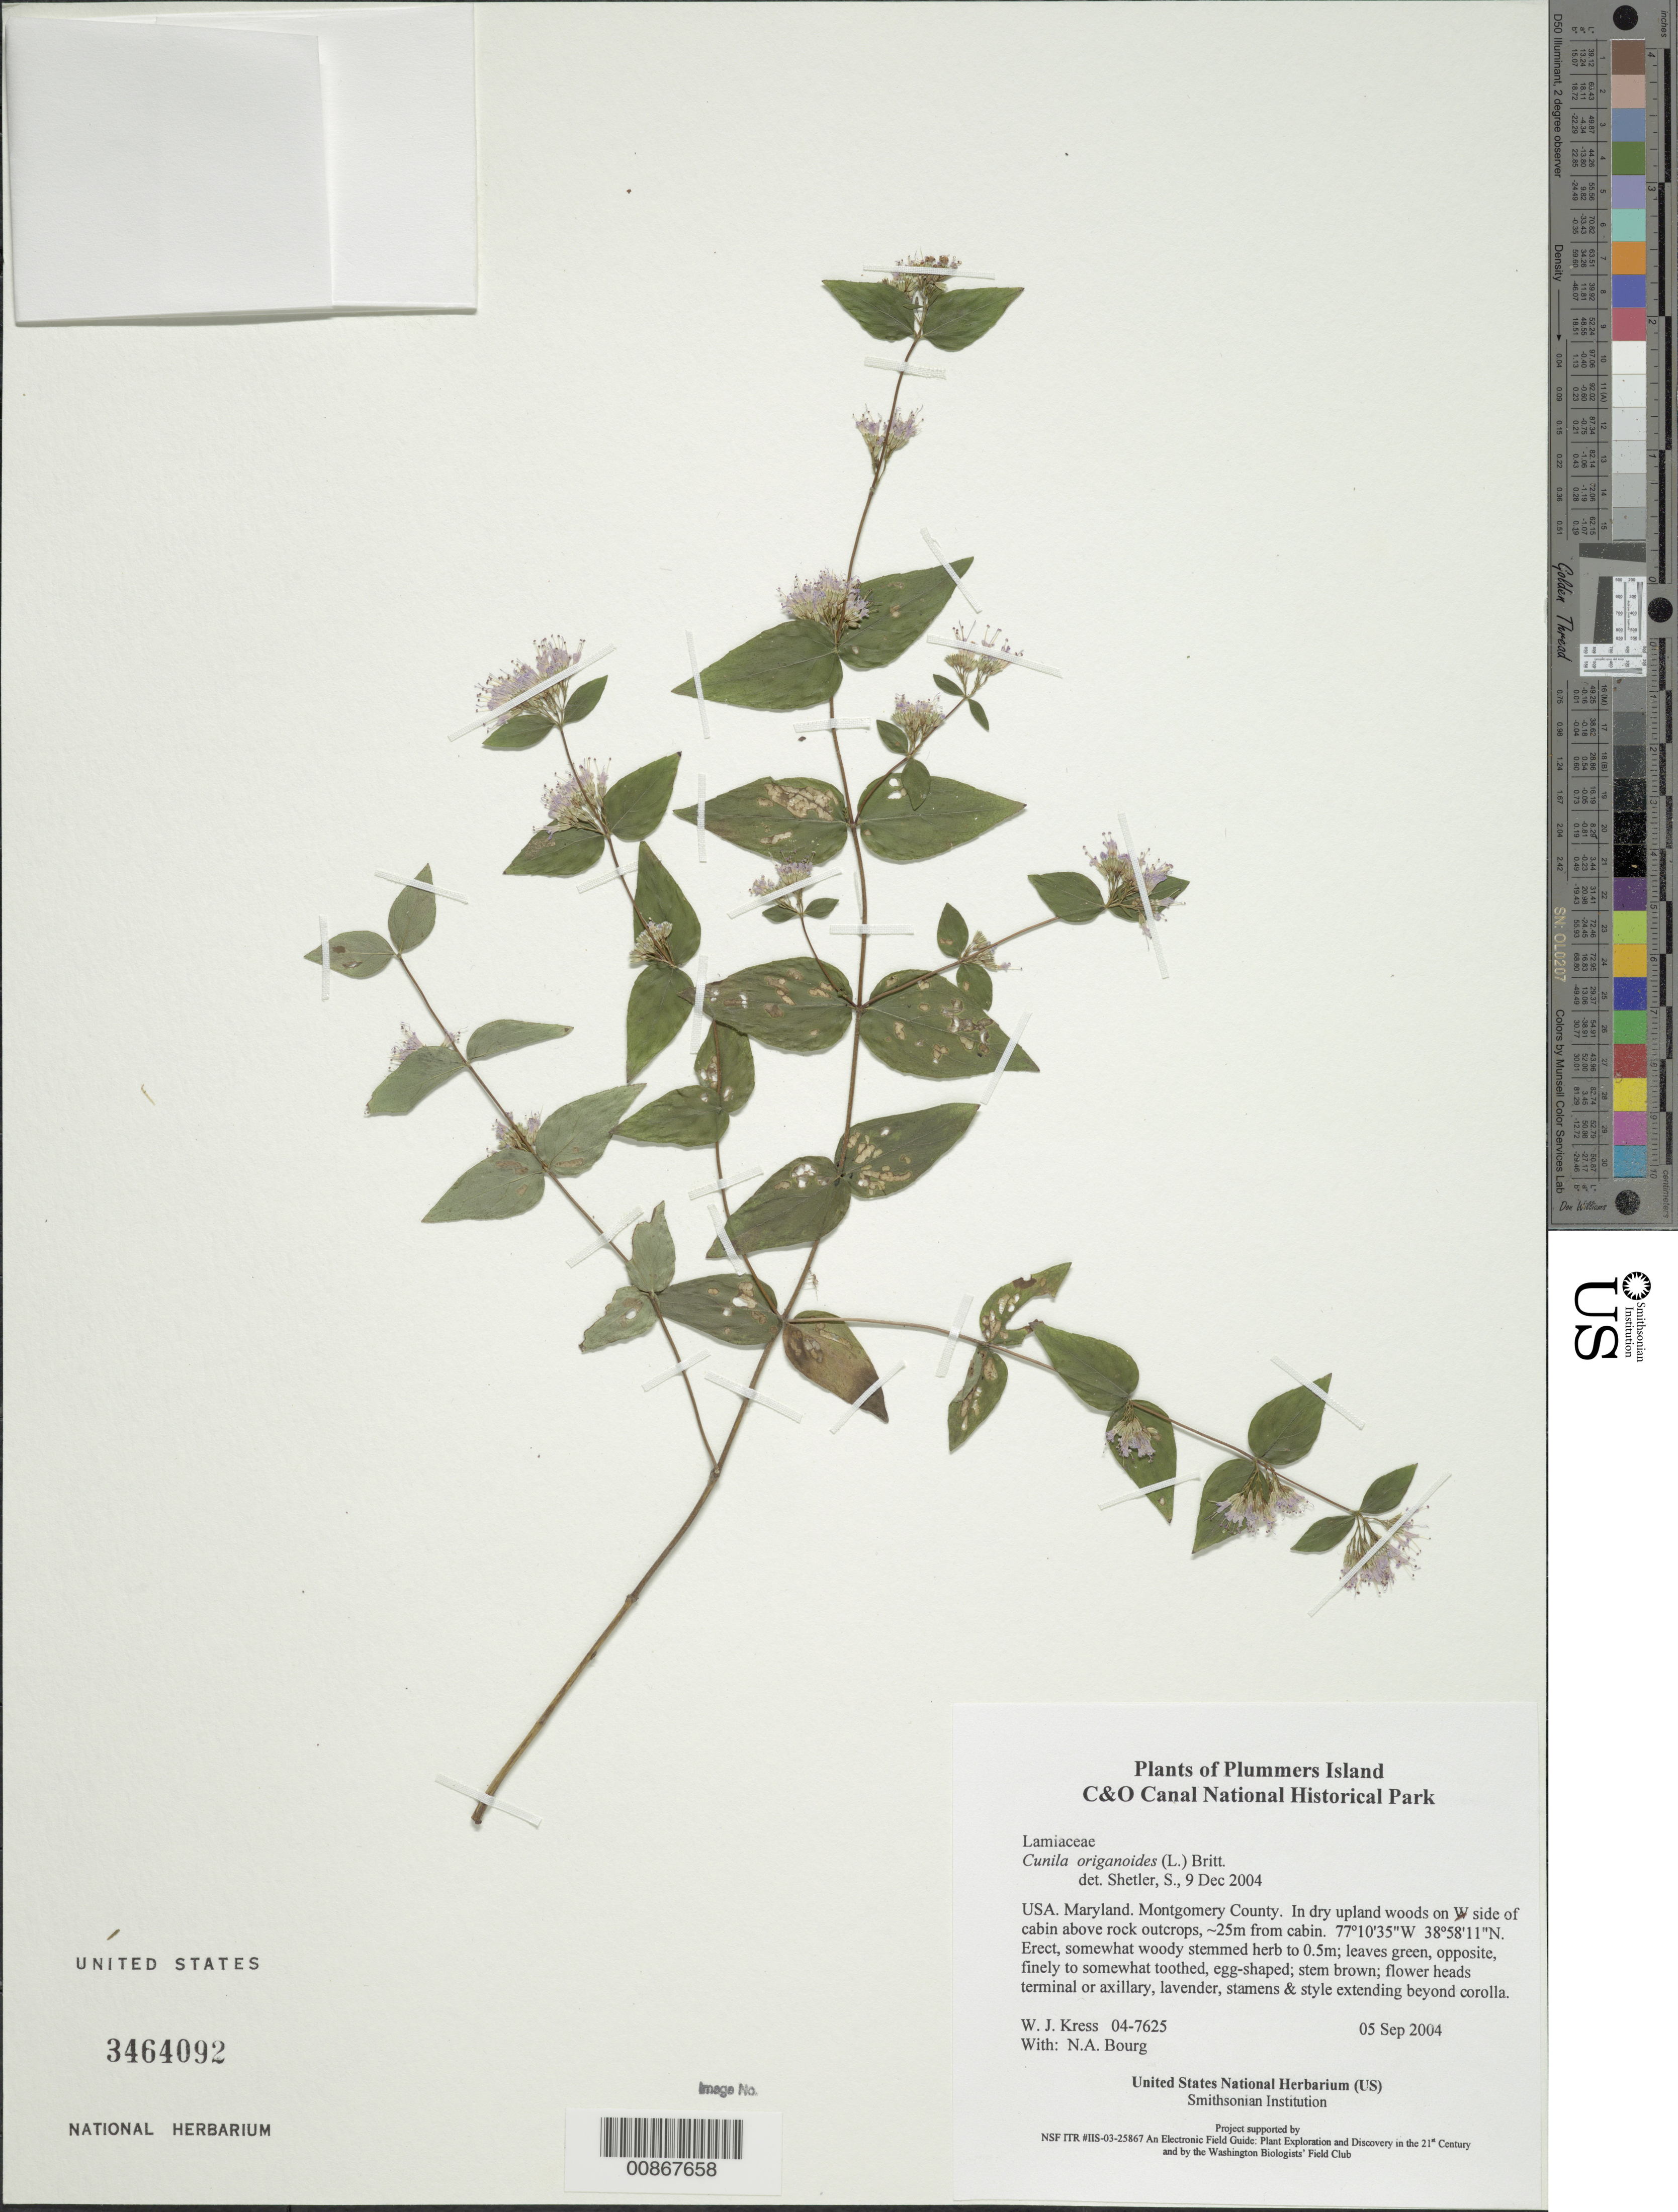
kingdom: Plantae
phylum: Tracheophyta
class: Magnoliopsida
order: Lamiales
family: Lamiaceae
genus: Cunila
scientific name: Cunila origanoides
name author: (L.) Britton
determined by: Shetler, Stanwyn G., (US), NMNH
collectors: W. J. Kress & N. A. Bourg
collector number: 04-7625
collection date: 2004-09-05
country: United States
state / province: Maryland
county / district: Montgomery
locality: Chesapeake and Ohio Canal National Historical Park, Plummers Island. In dry upland woods on W side of cabinabove rock outcrops, ~25m from cabin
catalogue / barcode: US 3464092